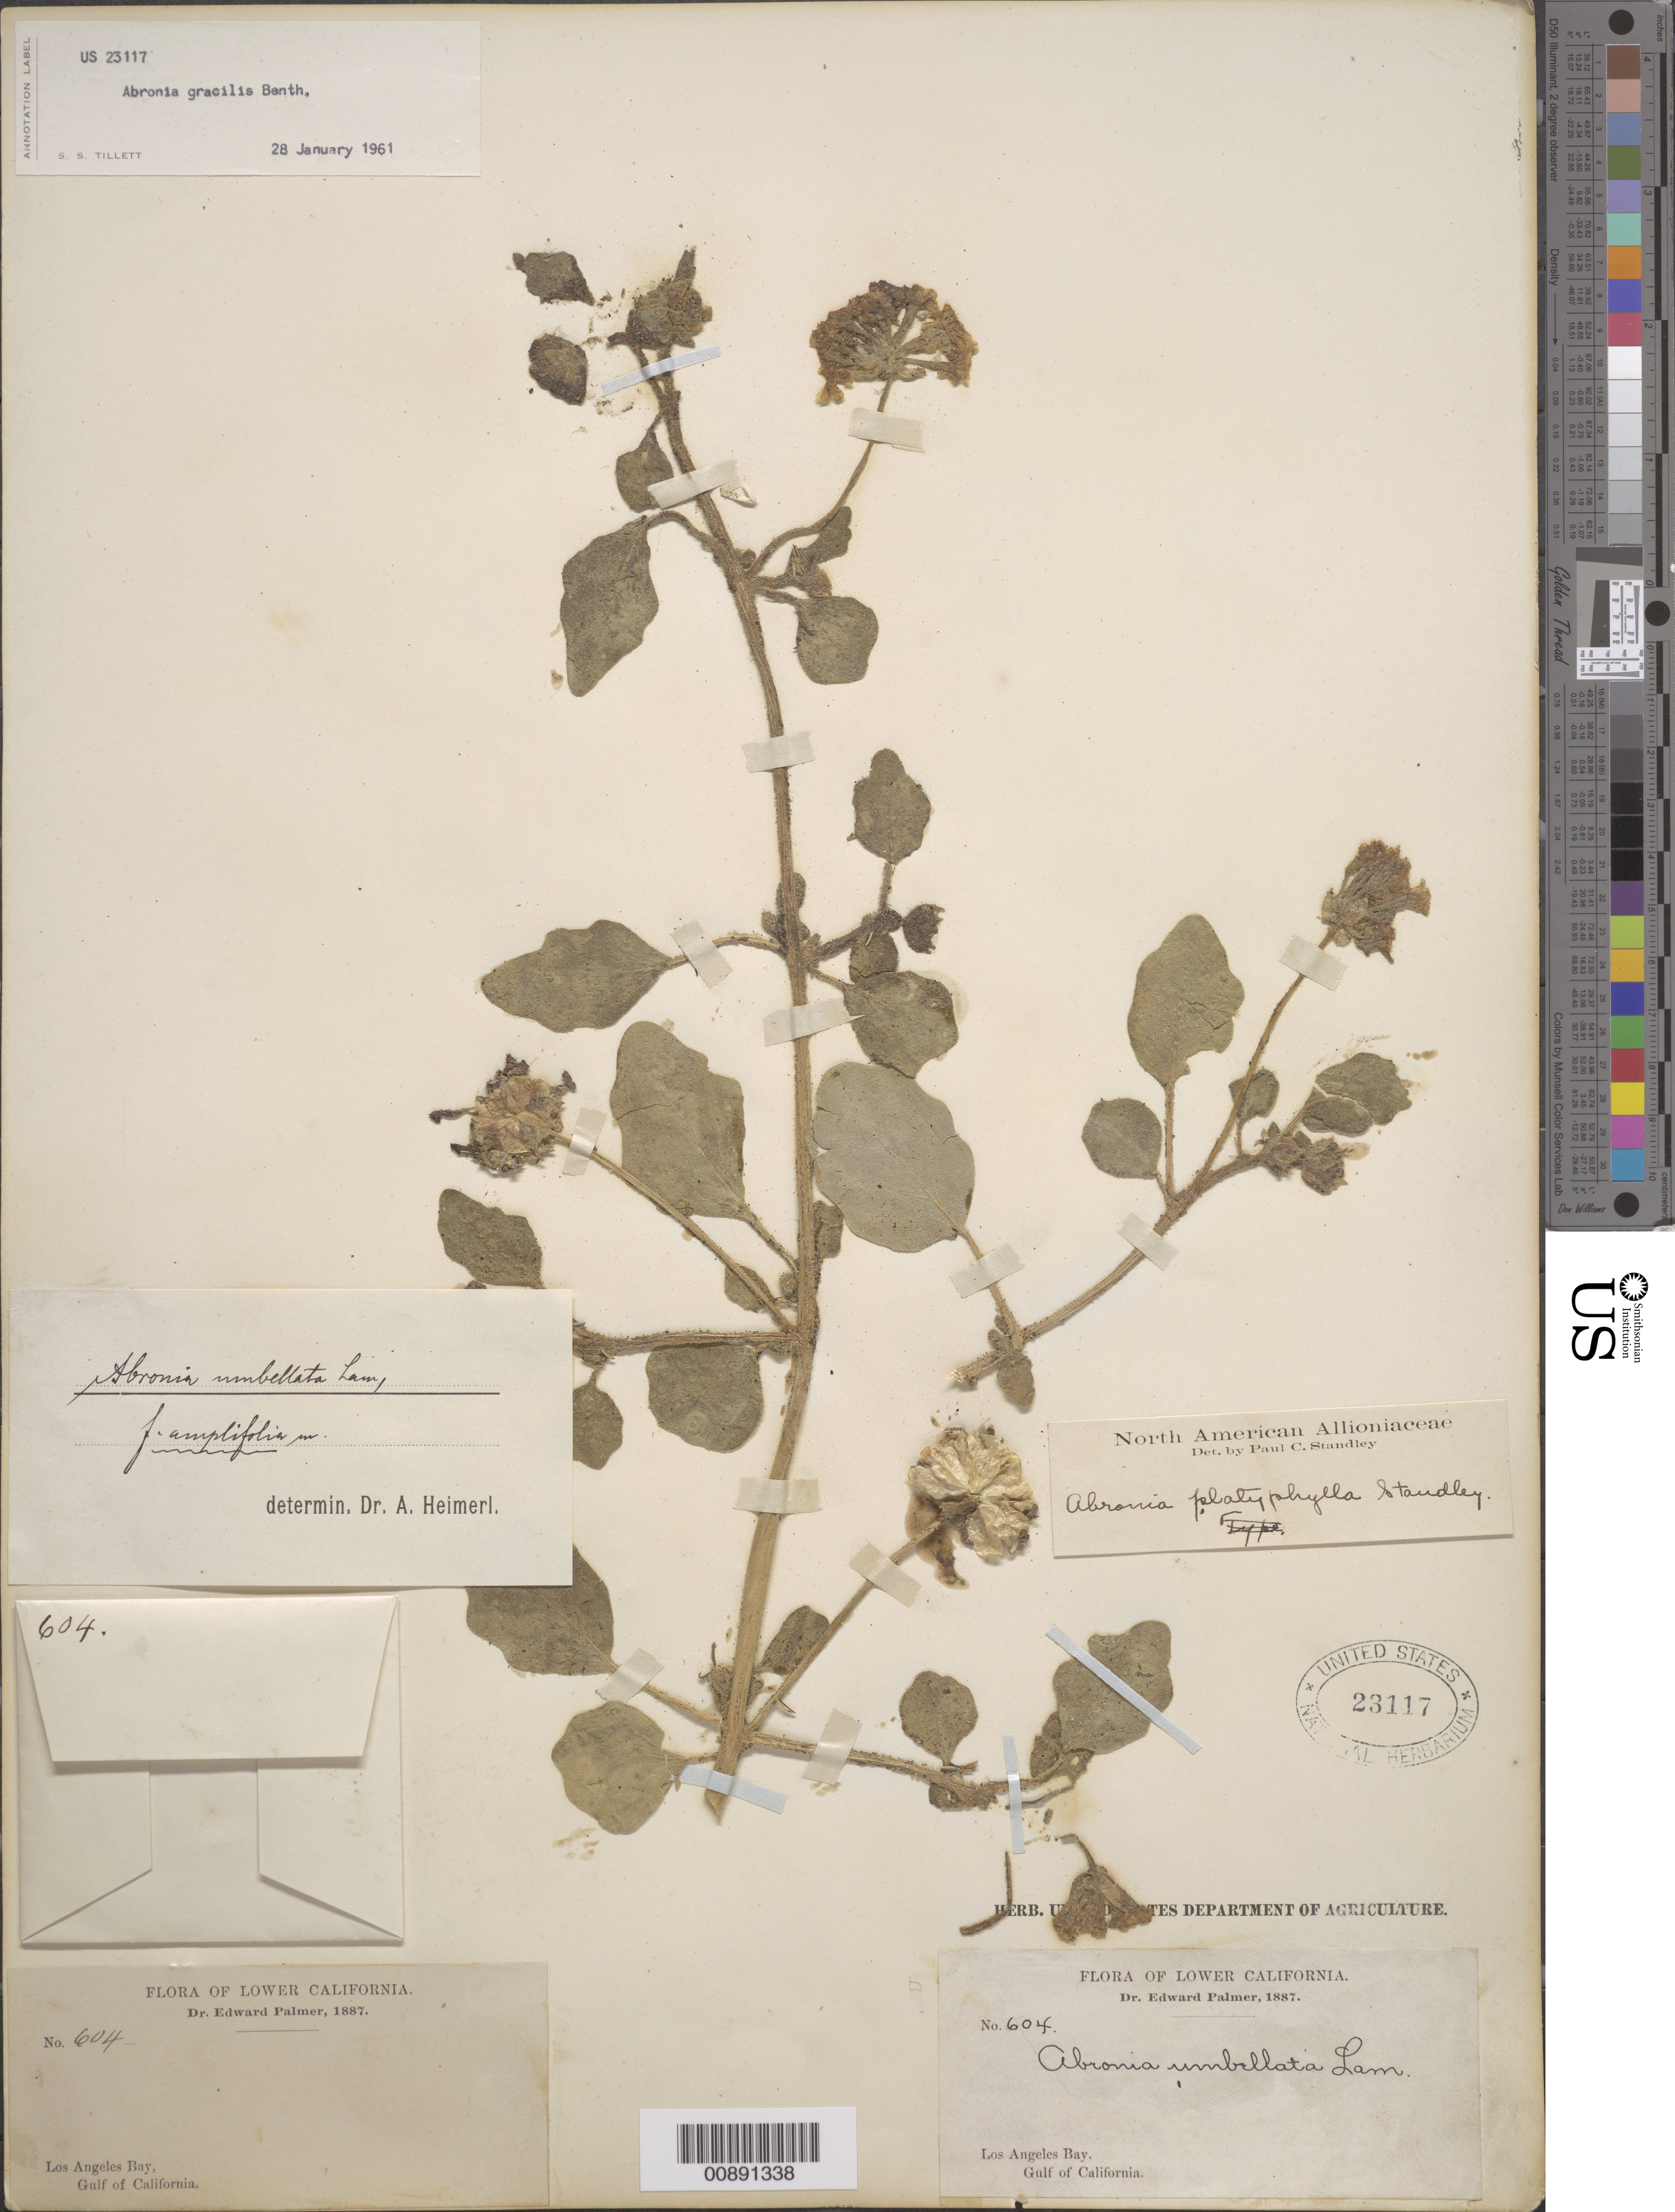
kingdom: Plantae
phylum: Tracheophyta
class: Magnoliopsida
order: Caryophyllales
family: Nyctaginaceae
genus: Abronia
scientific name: Abronia gracilis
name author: Benth.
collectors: E. Palmer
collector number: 604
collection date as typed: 1887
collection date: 1887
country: Mexico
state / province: Baja California Norte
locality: Los Angeles Bay, Baja California. Gulf of California.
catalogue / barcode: US 23117